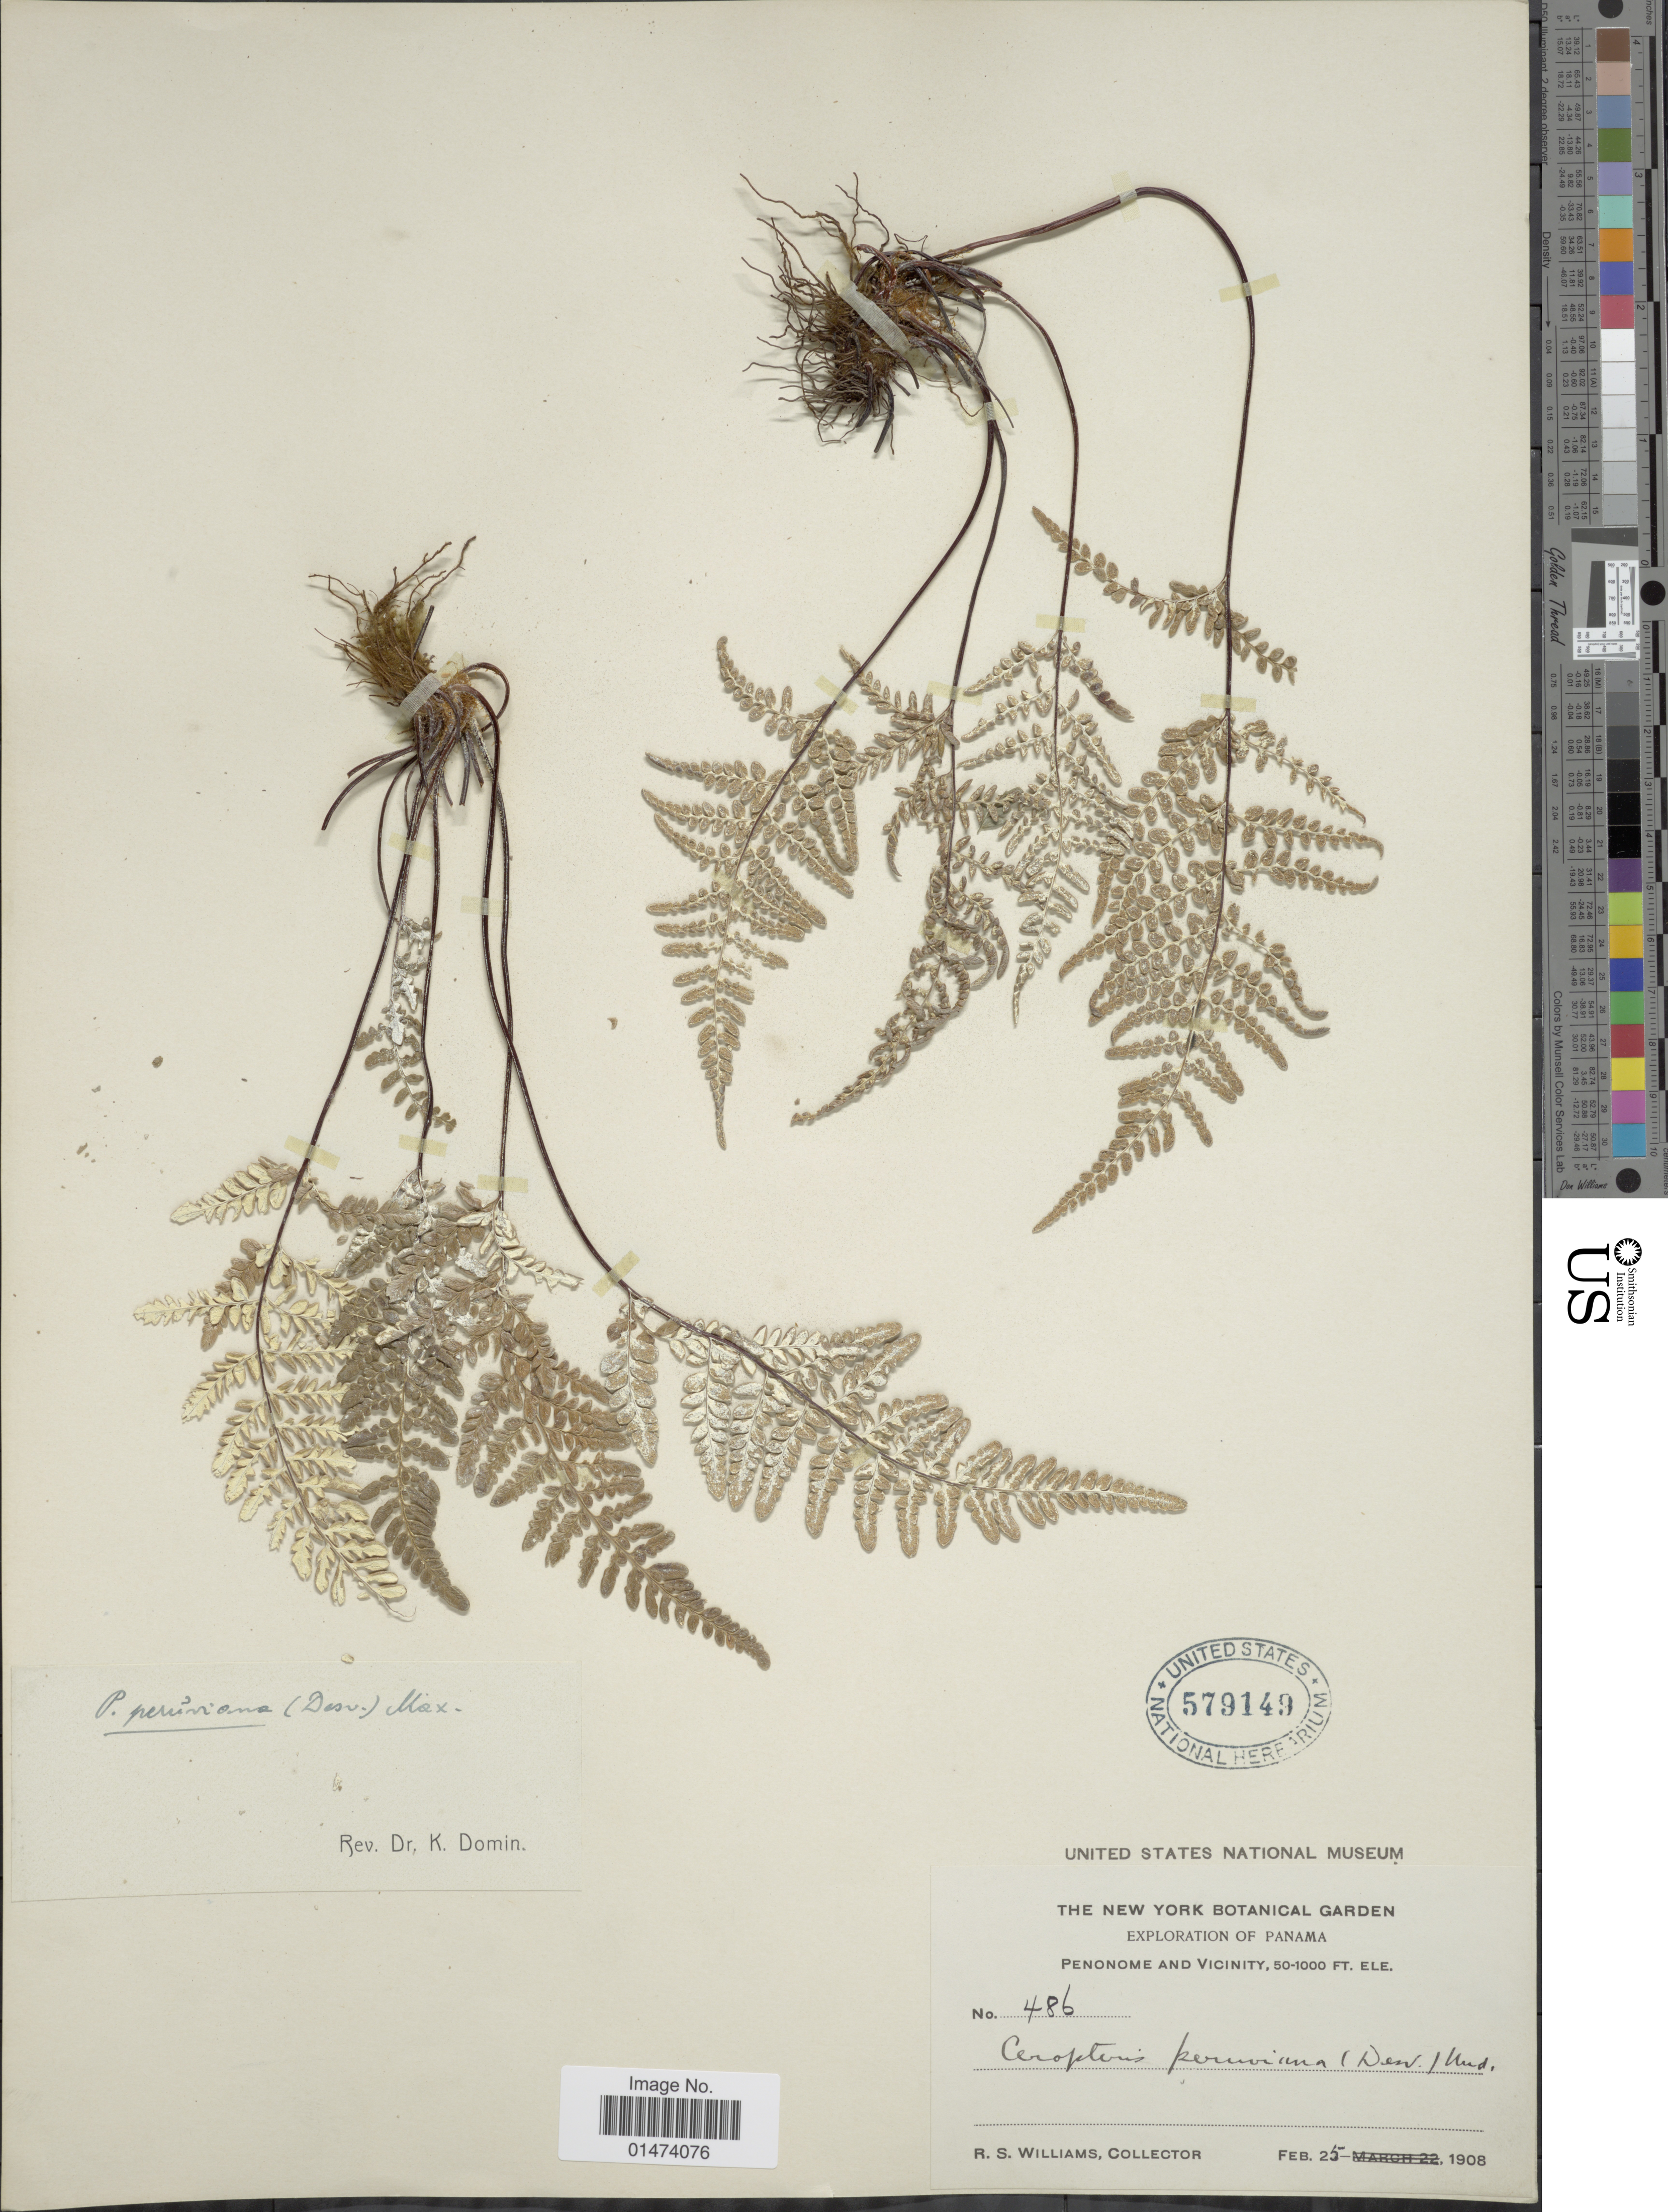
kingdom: Plantae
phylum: Tracheophyta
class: Polypodiopsida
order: Polypodiales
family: Pteridaceae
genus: Pityrogramma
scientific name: Pityrogramma dealbata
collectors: R. S. Williams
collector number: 486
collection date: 1908-02-25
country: Panama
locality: Penonome and Vicinity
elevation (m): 15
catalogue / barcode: US 579149